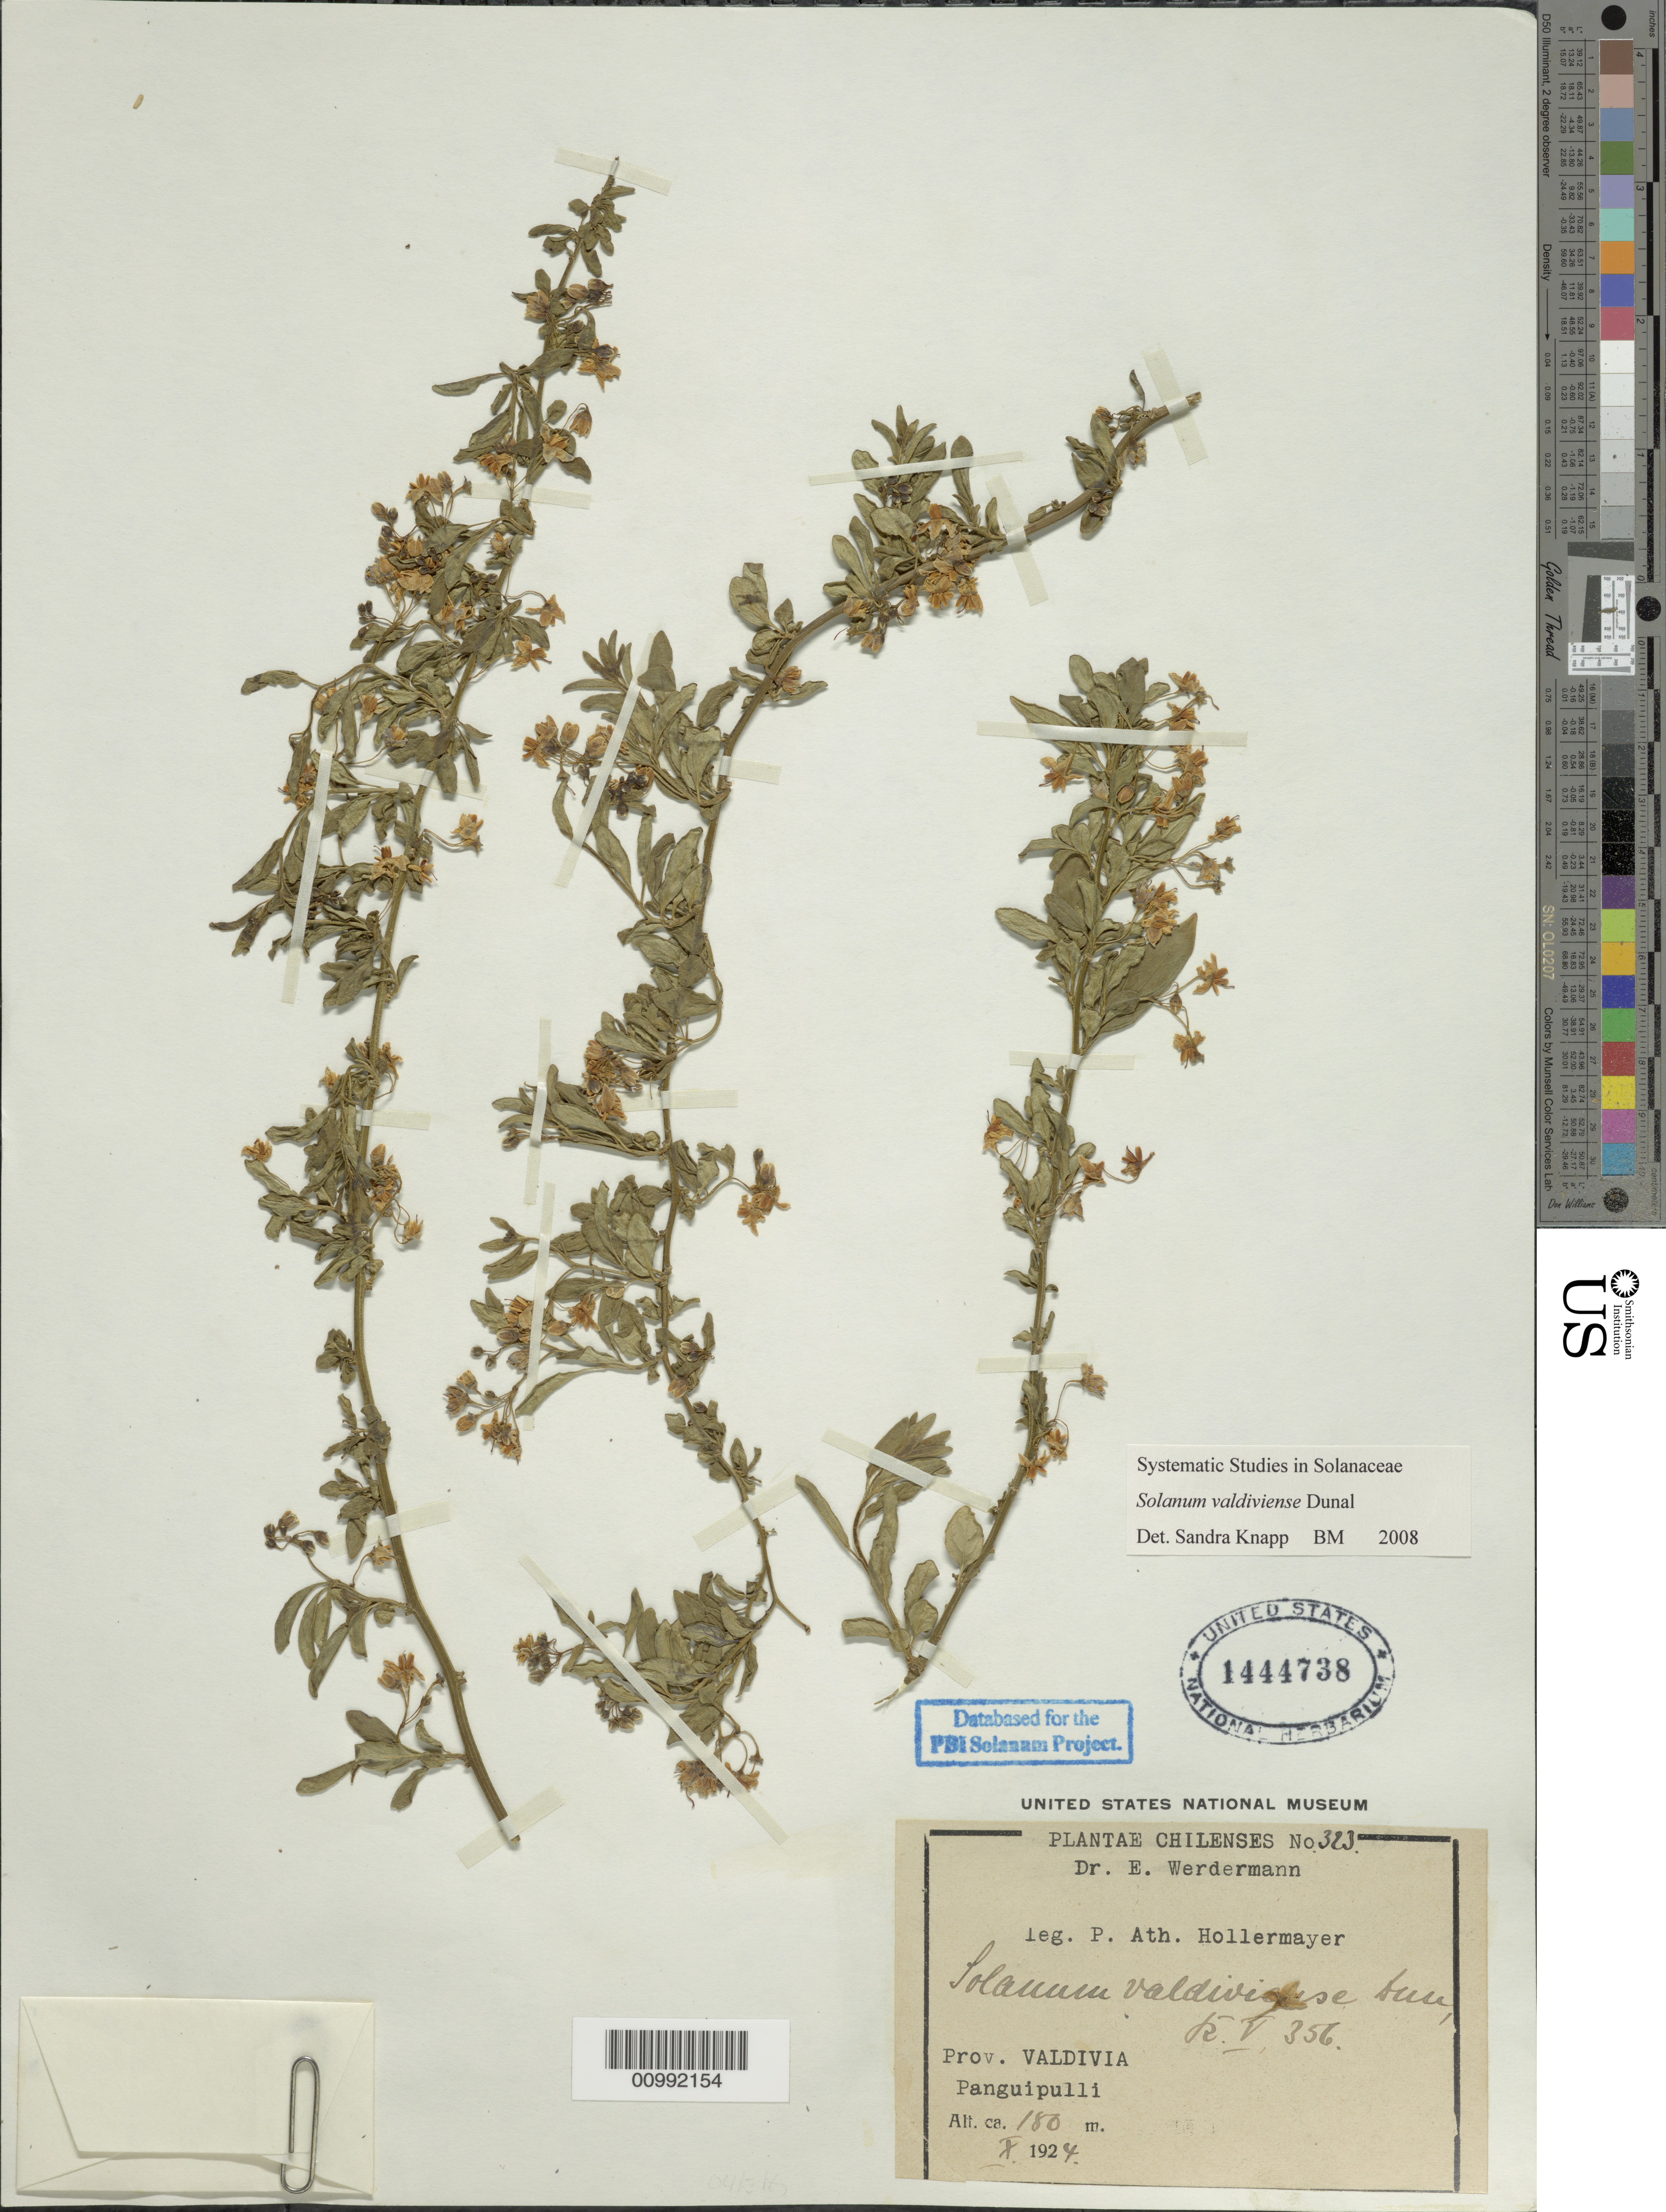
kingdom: Plantae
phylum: Tracheophyta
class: Magnoliopsida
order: Solanales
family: Solanaceae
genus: Solanum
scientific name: Solanum valdiviense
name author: Dunal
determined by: Knapp, S. D.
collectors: E. Werdermann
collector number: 323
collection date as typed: Oct 1924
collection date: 1924-10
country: Chile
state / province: Los Lagos (X)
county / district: Valdivia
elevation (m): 180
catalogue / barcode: US 1444738